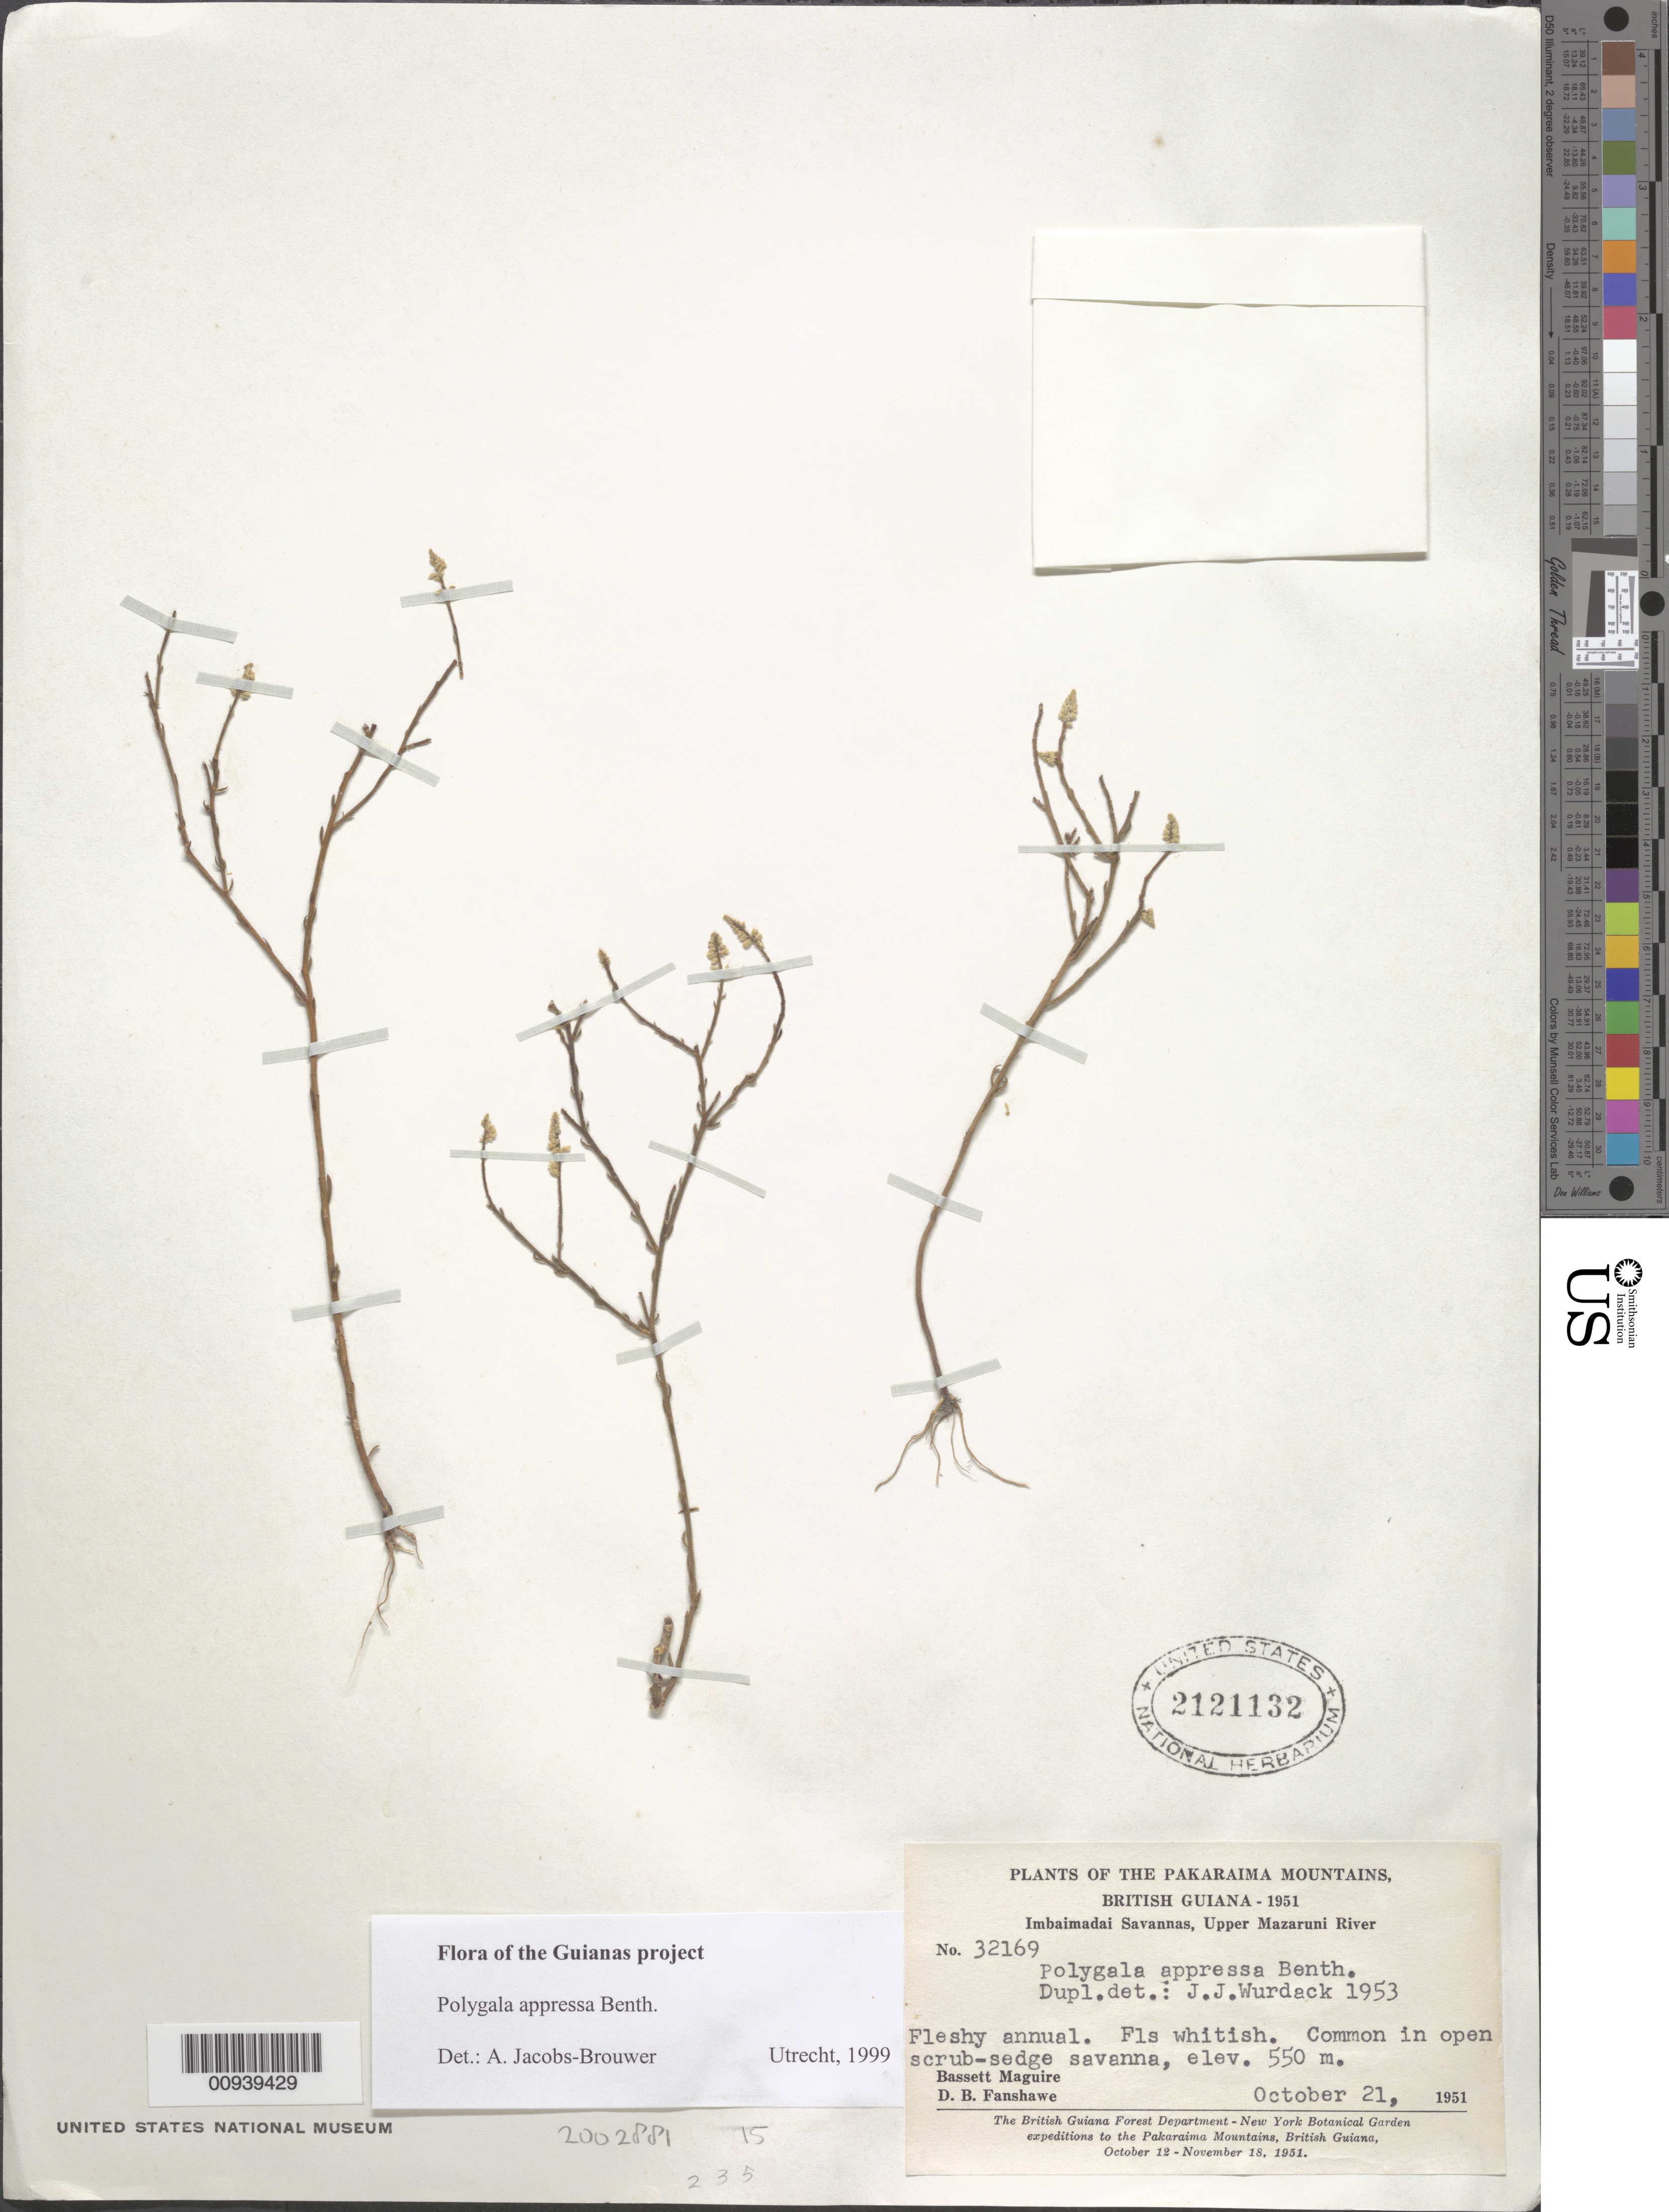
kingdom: Plantae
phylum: Tracheophyta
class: Magnoliopsida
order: Fabales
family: Polygalaceae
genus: Polygala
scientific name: Polygala appressa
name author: Benth.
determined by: Jacobs-Brouwer, A.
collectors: B. Maguire & D. B. Fanshawe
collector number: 32169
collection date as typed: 21-Oct-51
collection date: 1951-10-21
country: Guyana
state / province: Cuyuni-Mazaruni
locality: Imbaimadai Savannas, Pakaraima Mts., Upper Mazaruni River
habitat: Open scrub-sedge savanna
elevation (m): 550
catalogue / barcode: US 2121132